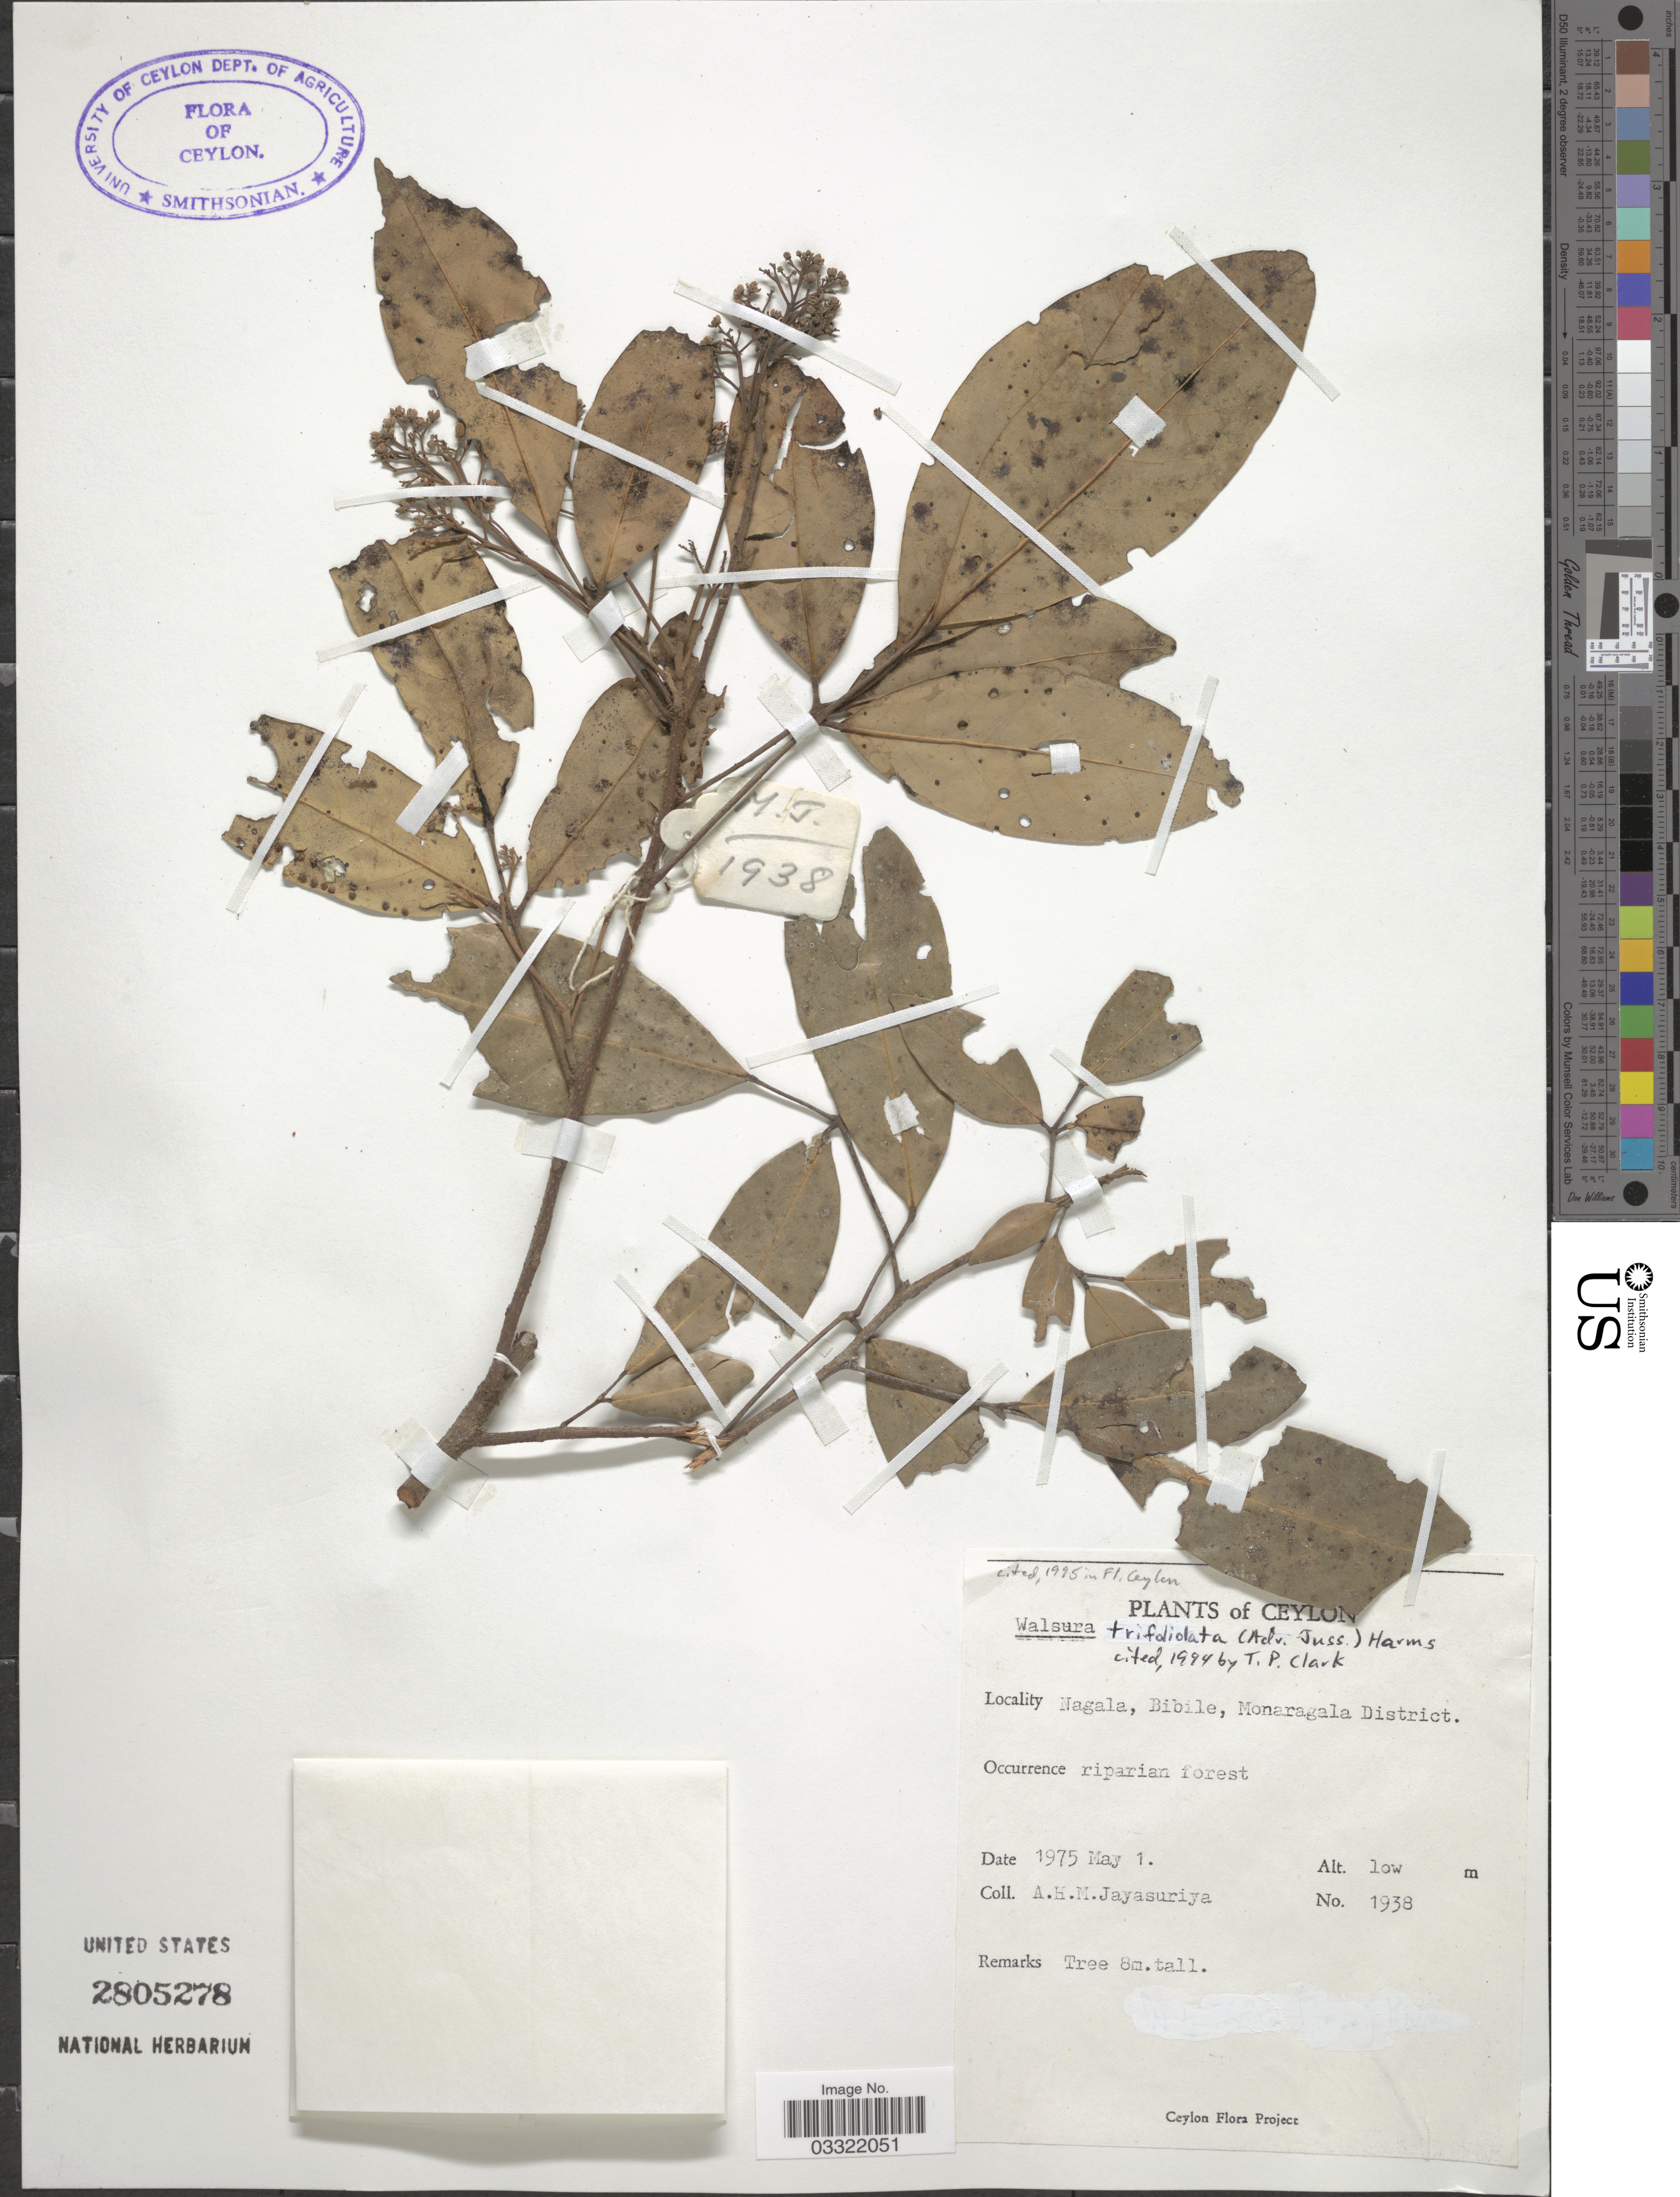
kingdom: Plantae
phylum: Tracheophyta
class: Magnoliopsida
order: Sapindales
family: Meliaceae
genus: Walsura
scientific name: Walsura trifoliolata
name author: (A. Juss.) Harms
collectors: A. H. Jayasuriya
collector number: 1938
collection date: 1975-05-01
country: Sri Lanka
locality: Ceylon, Nagala, Bibile, Monaragala District.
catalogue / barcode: US 2805278